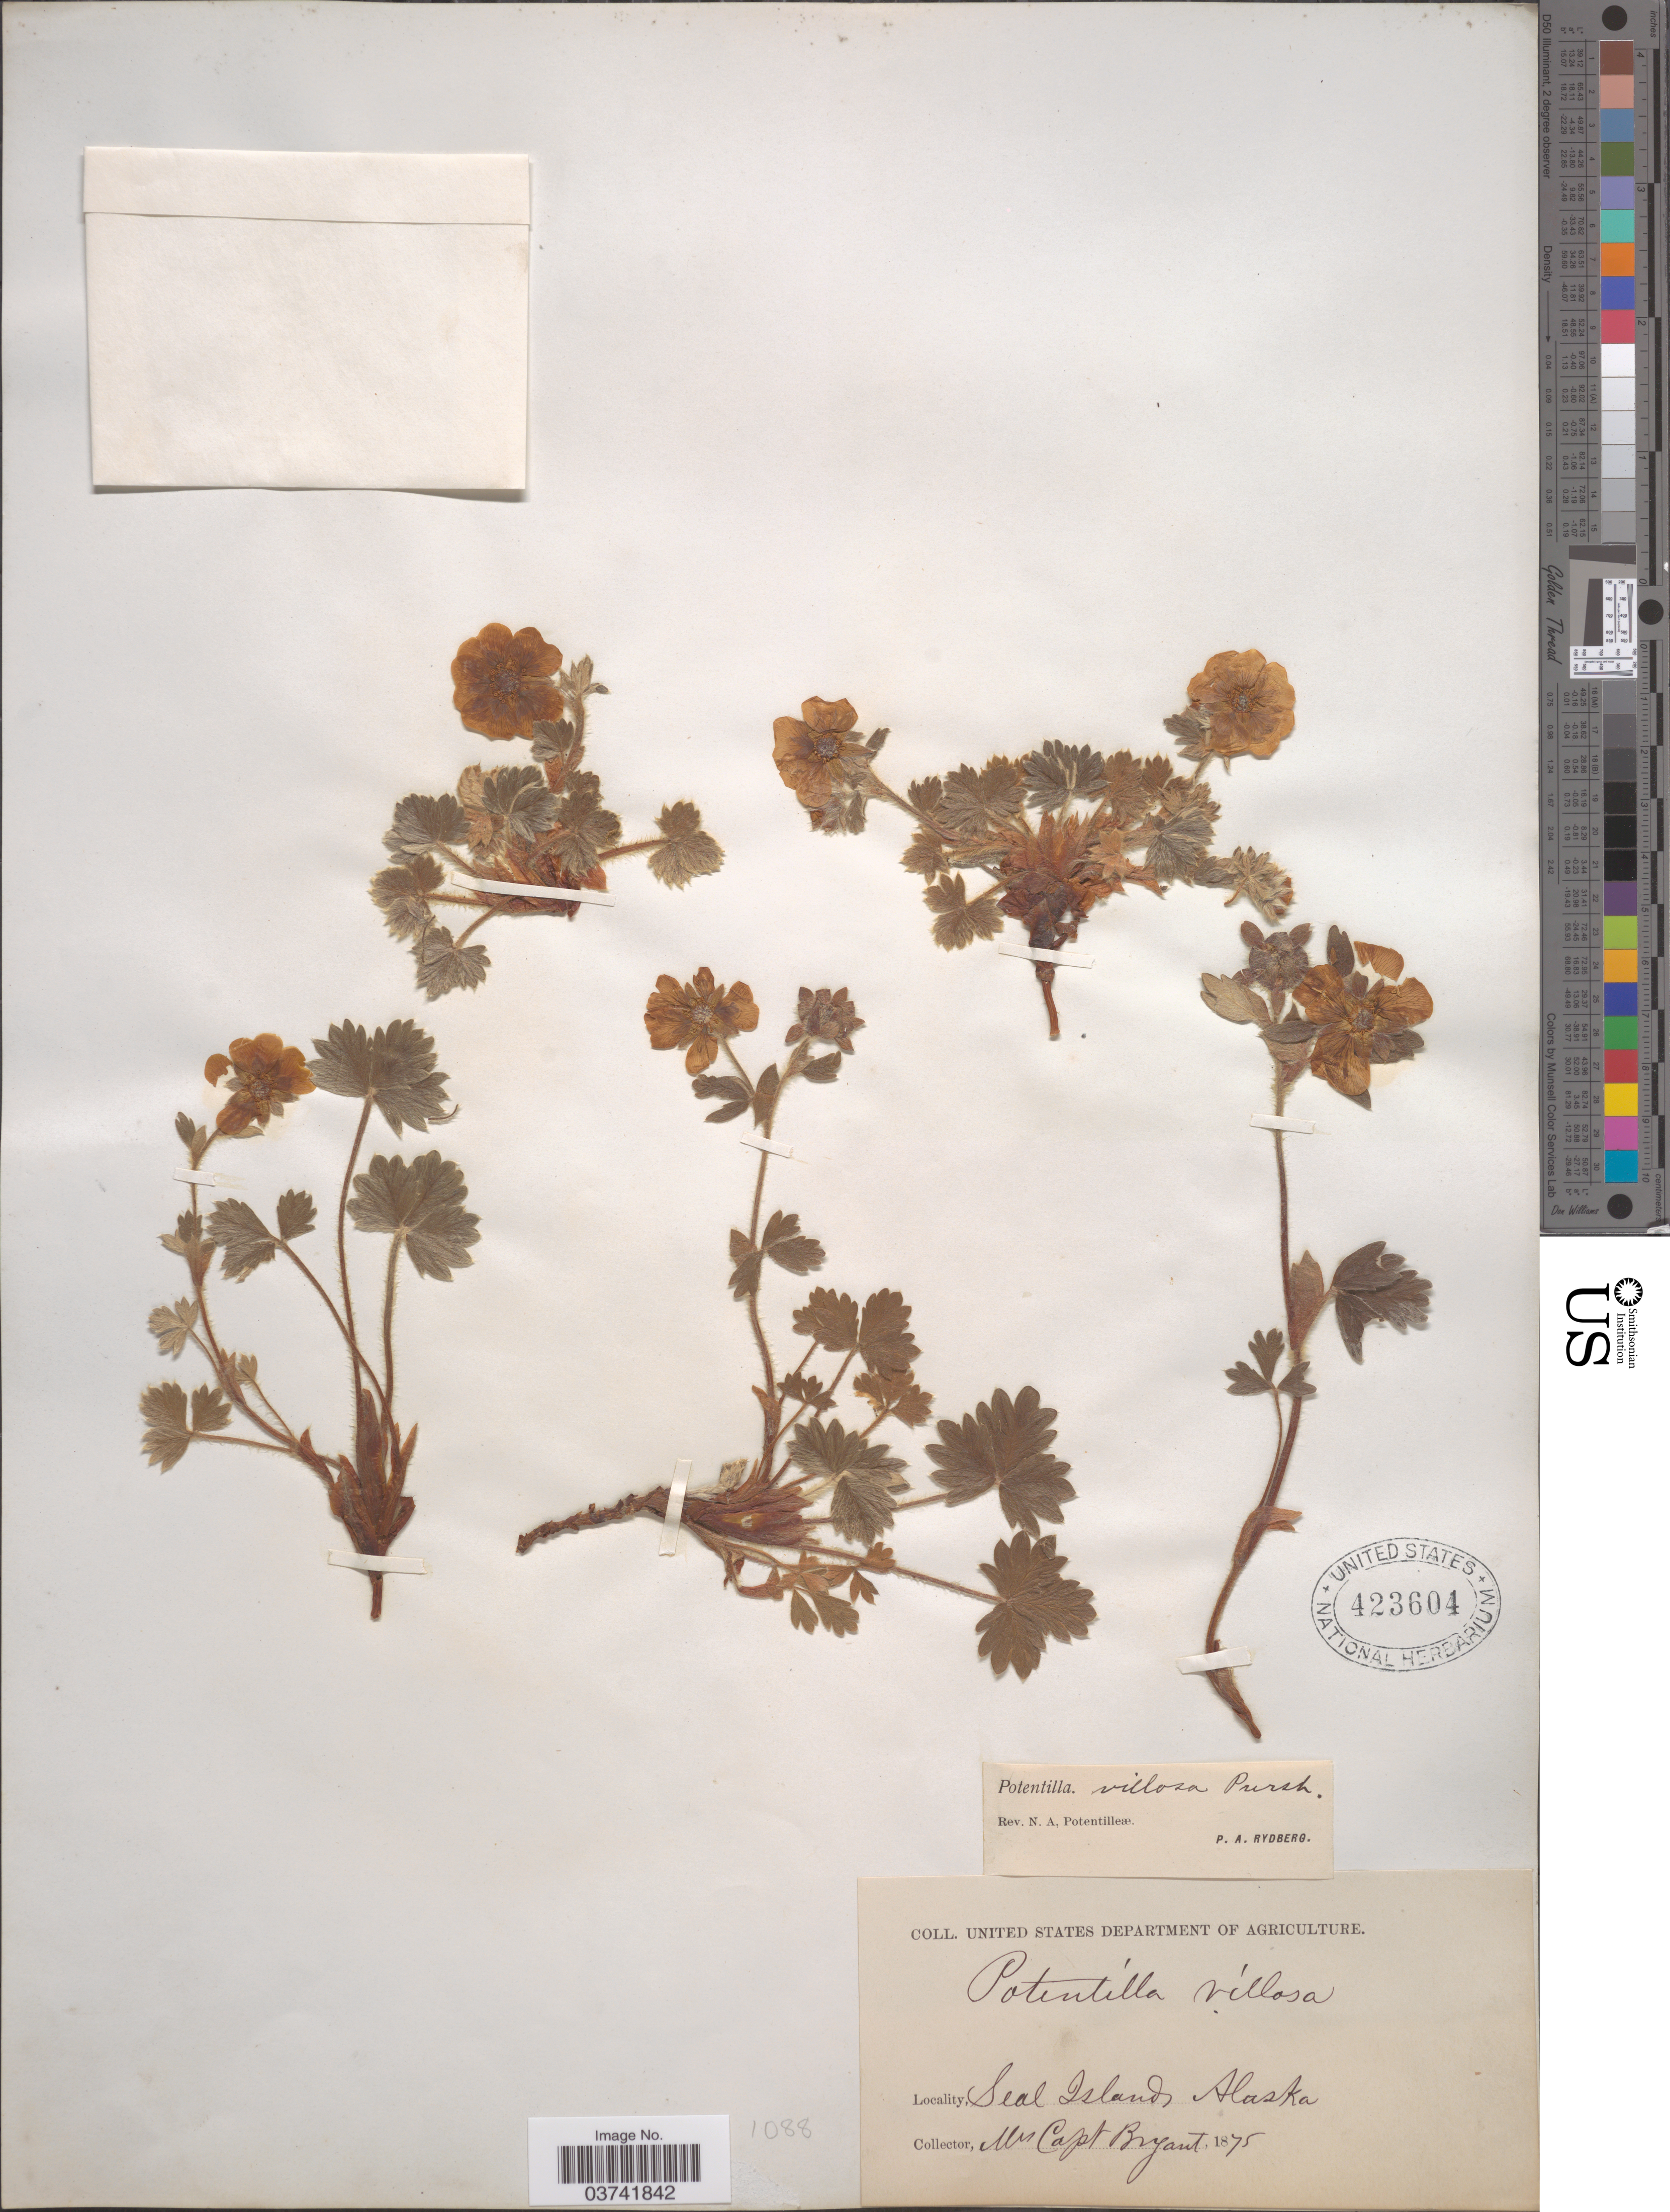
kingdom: Plantae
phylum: Tracheophyta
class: Magnoliopsida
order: Rosales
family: Rosaceae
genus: Potentilla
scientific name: Potentilla villosa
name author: Pall. ex Pursh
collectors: C. Bryant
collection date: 1875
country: United States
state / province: Alaska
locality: Seal Islands.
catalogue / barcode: US 423604